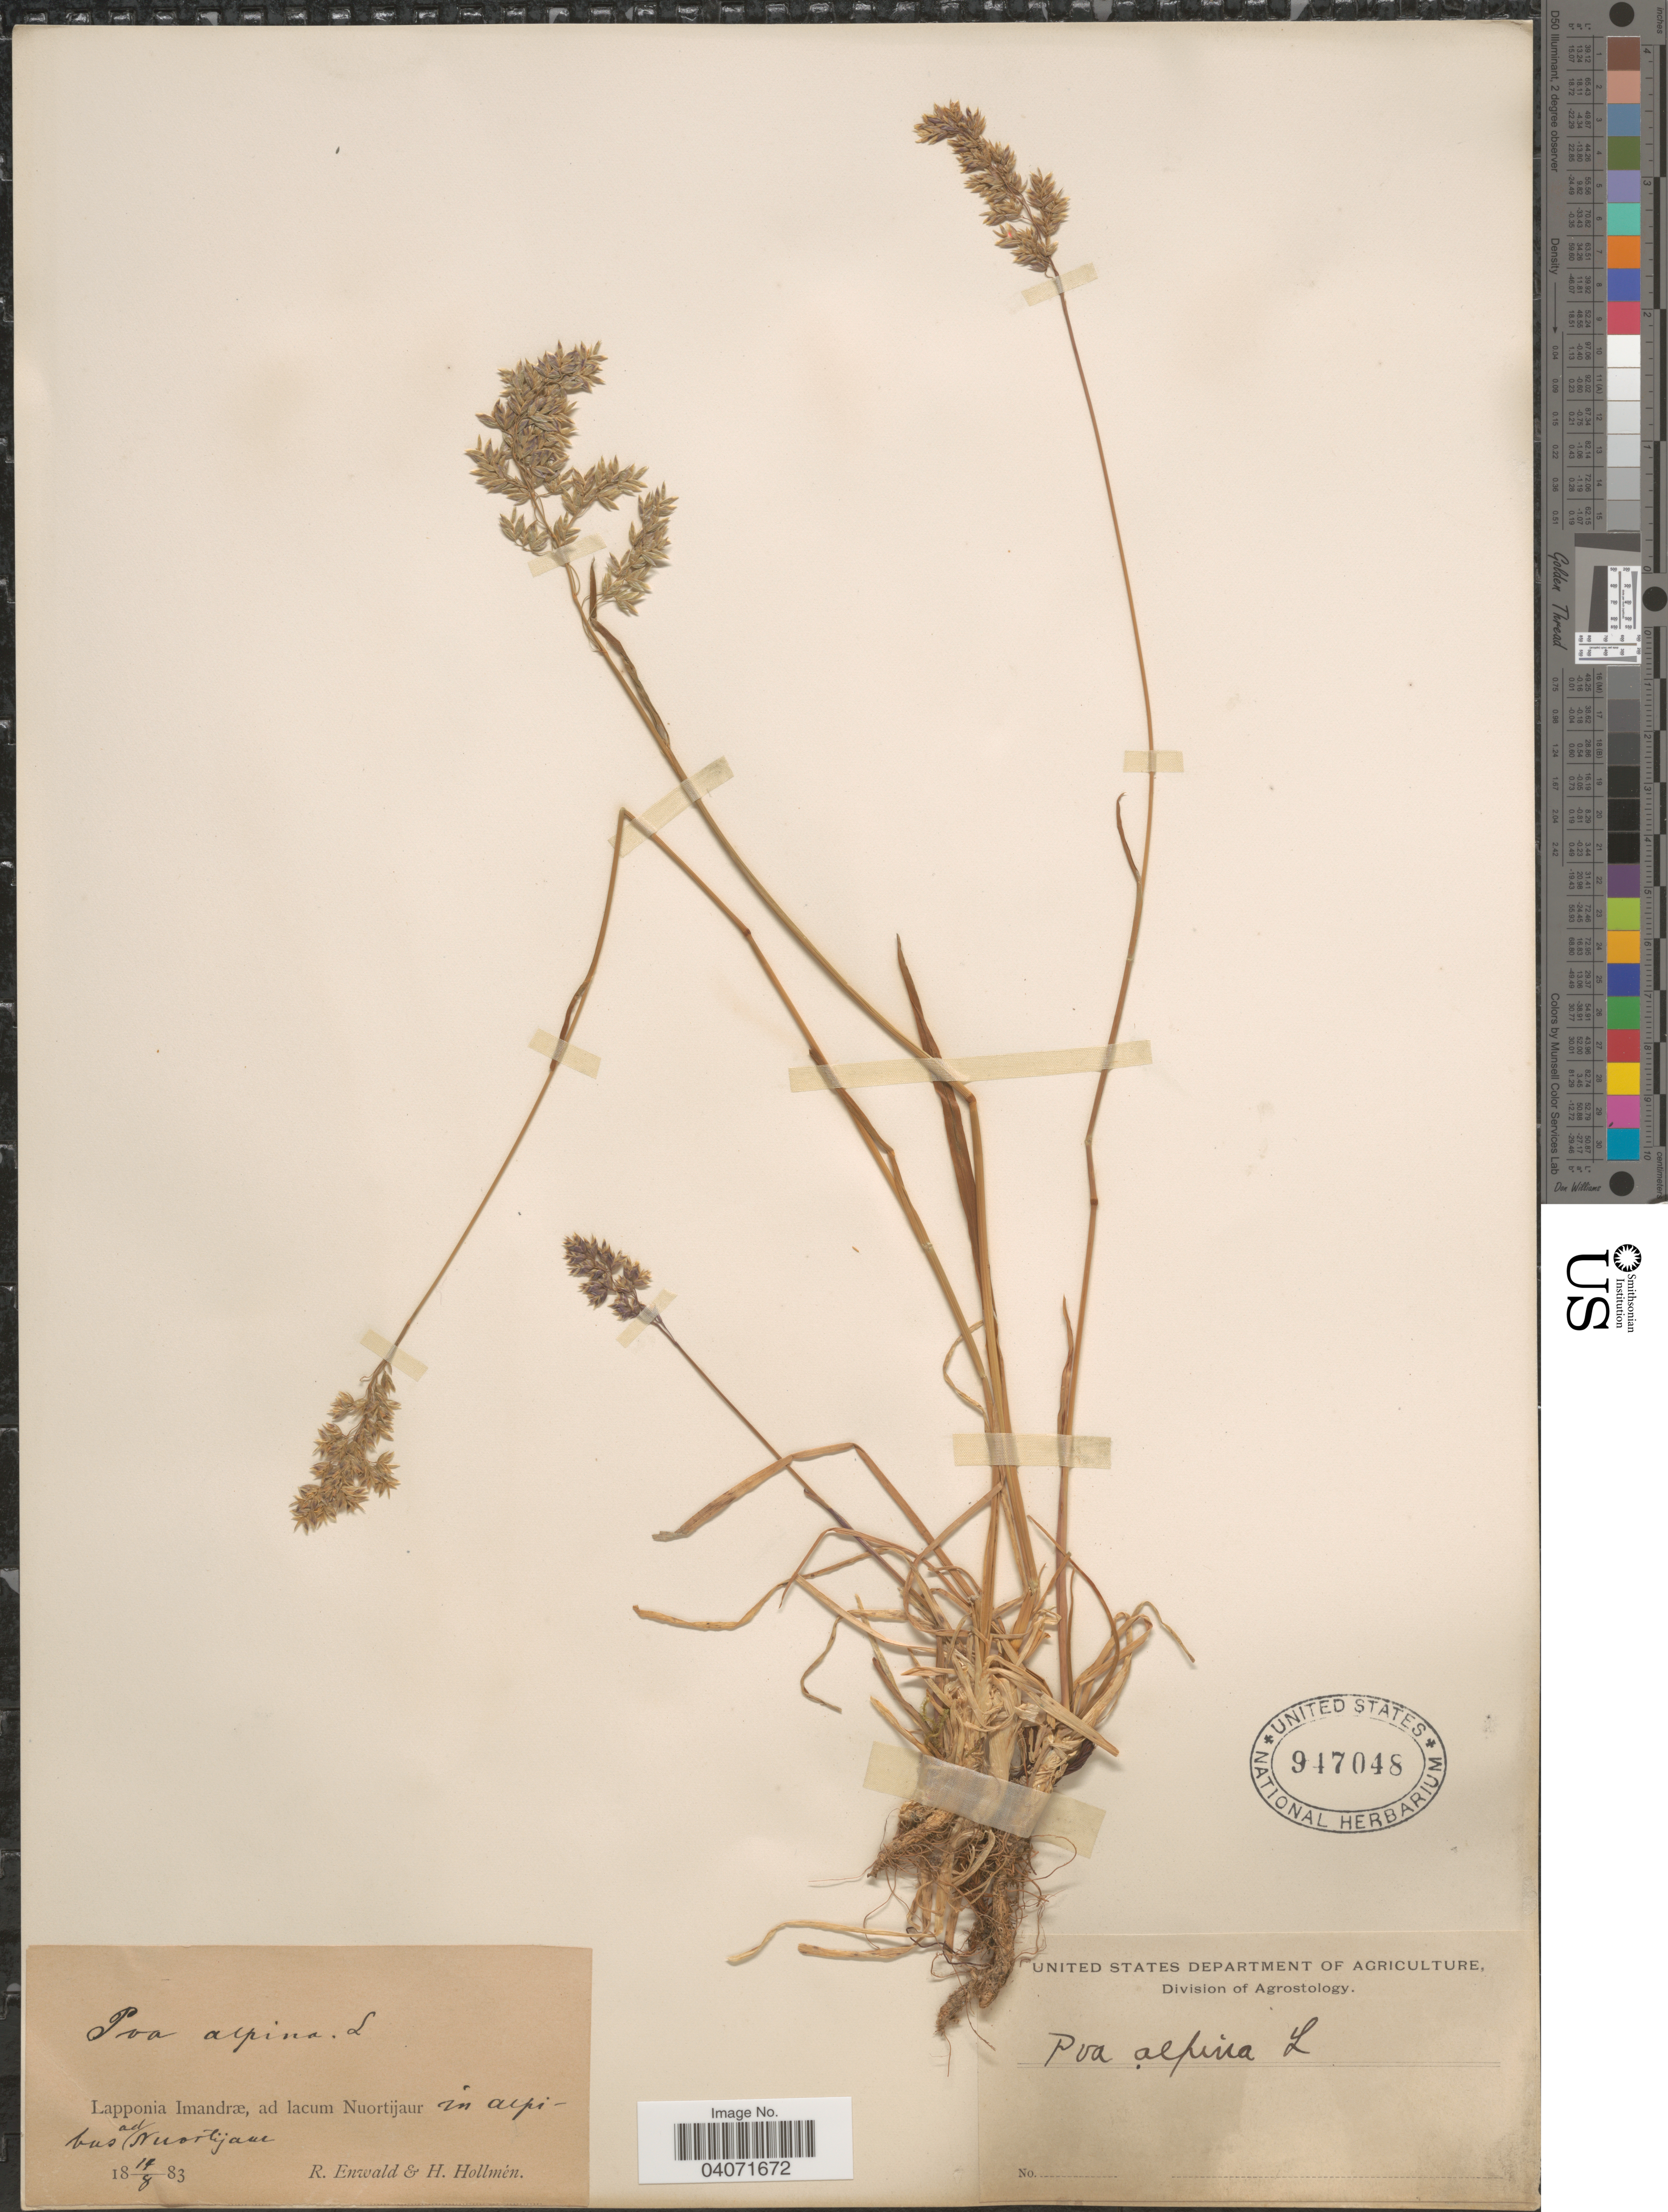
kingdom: Plantae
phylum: Tracheophyta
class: Liliopsida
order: Poales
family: Poaceae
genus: Poa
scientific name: Poa alpina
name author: L.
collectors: R. Enwald & H. Hollmen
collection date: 1883-08-19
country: Sweden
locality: Lapponia Imandræ, ad lacum Nuortijaur in alpibus ad Nuortijaur.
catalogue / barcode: US 947048